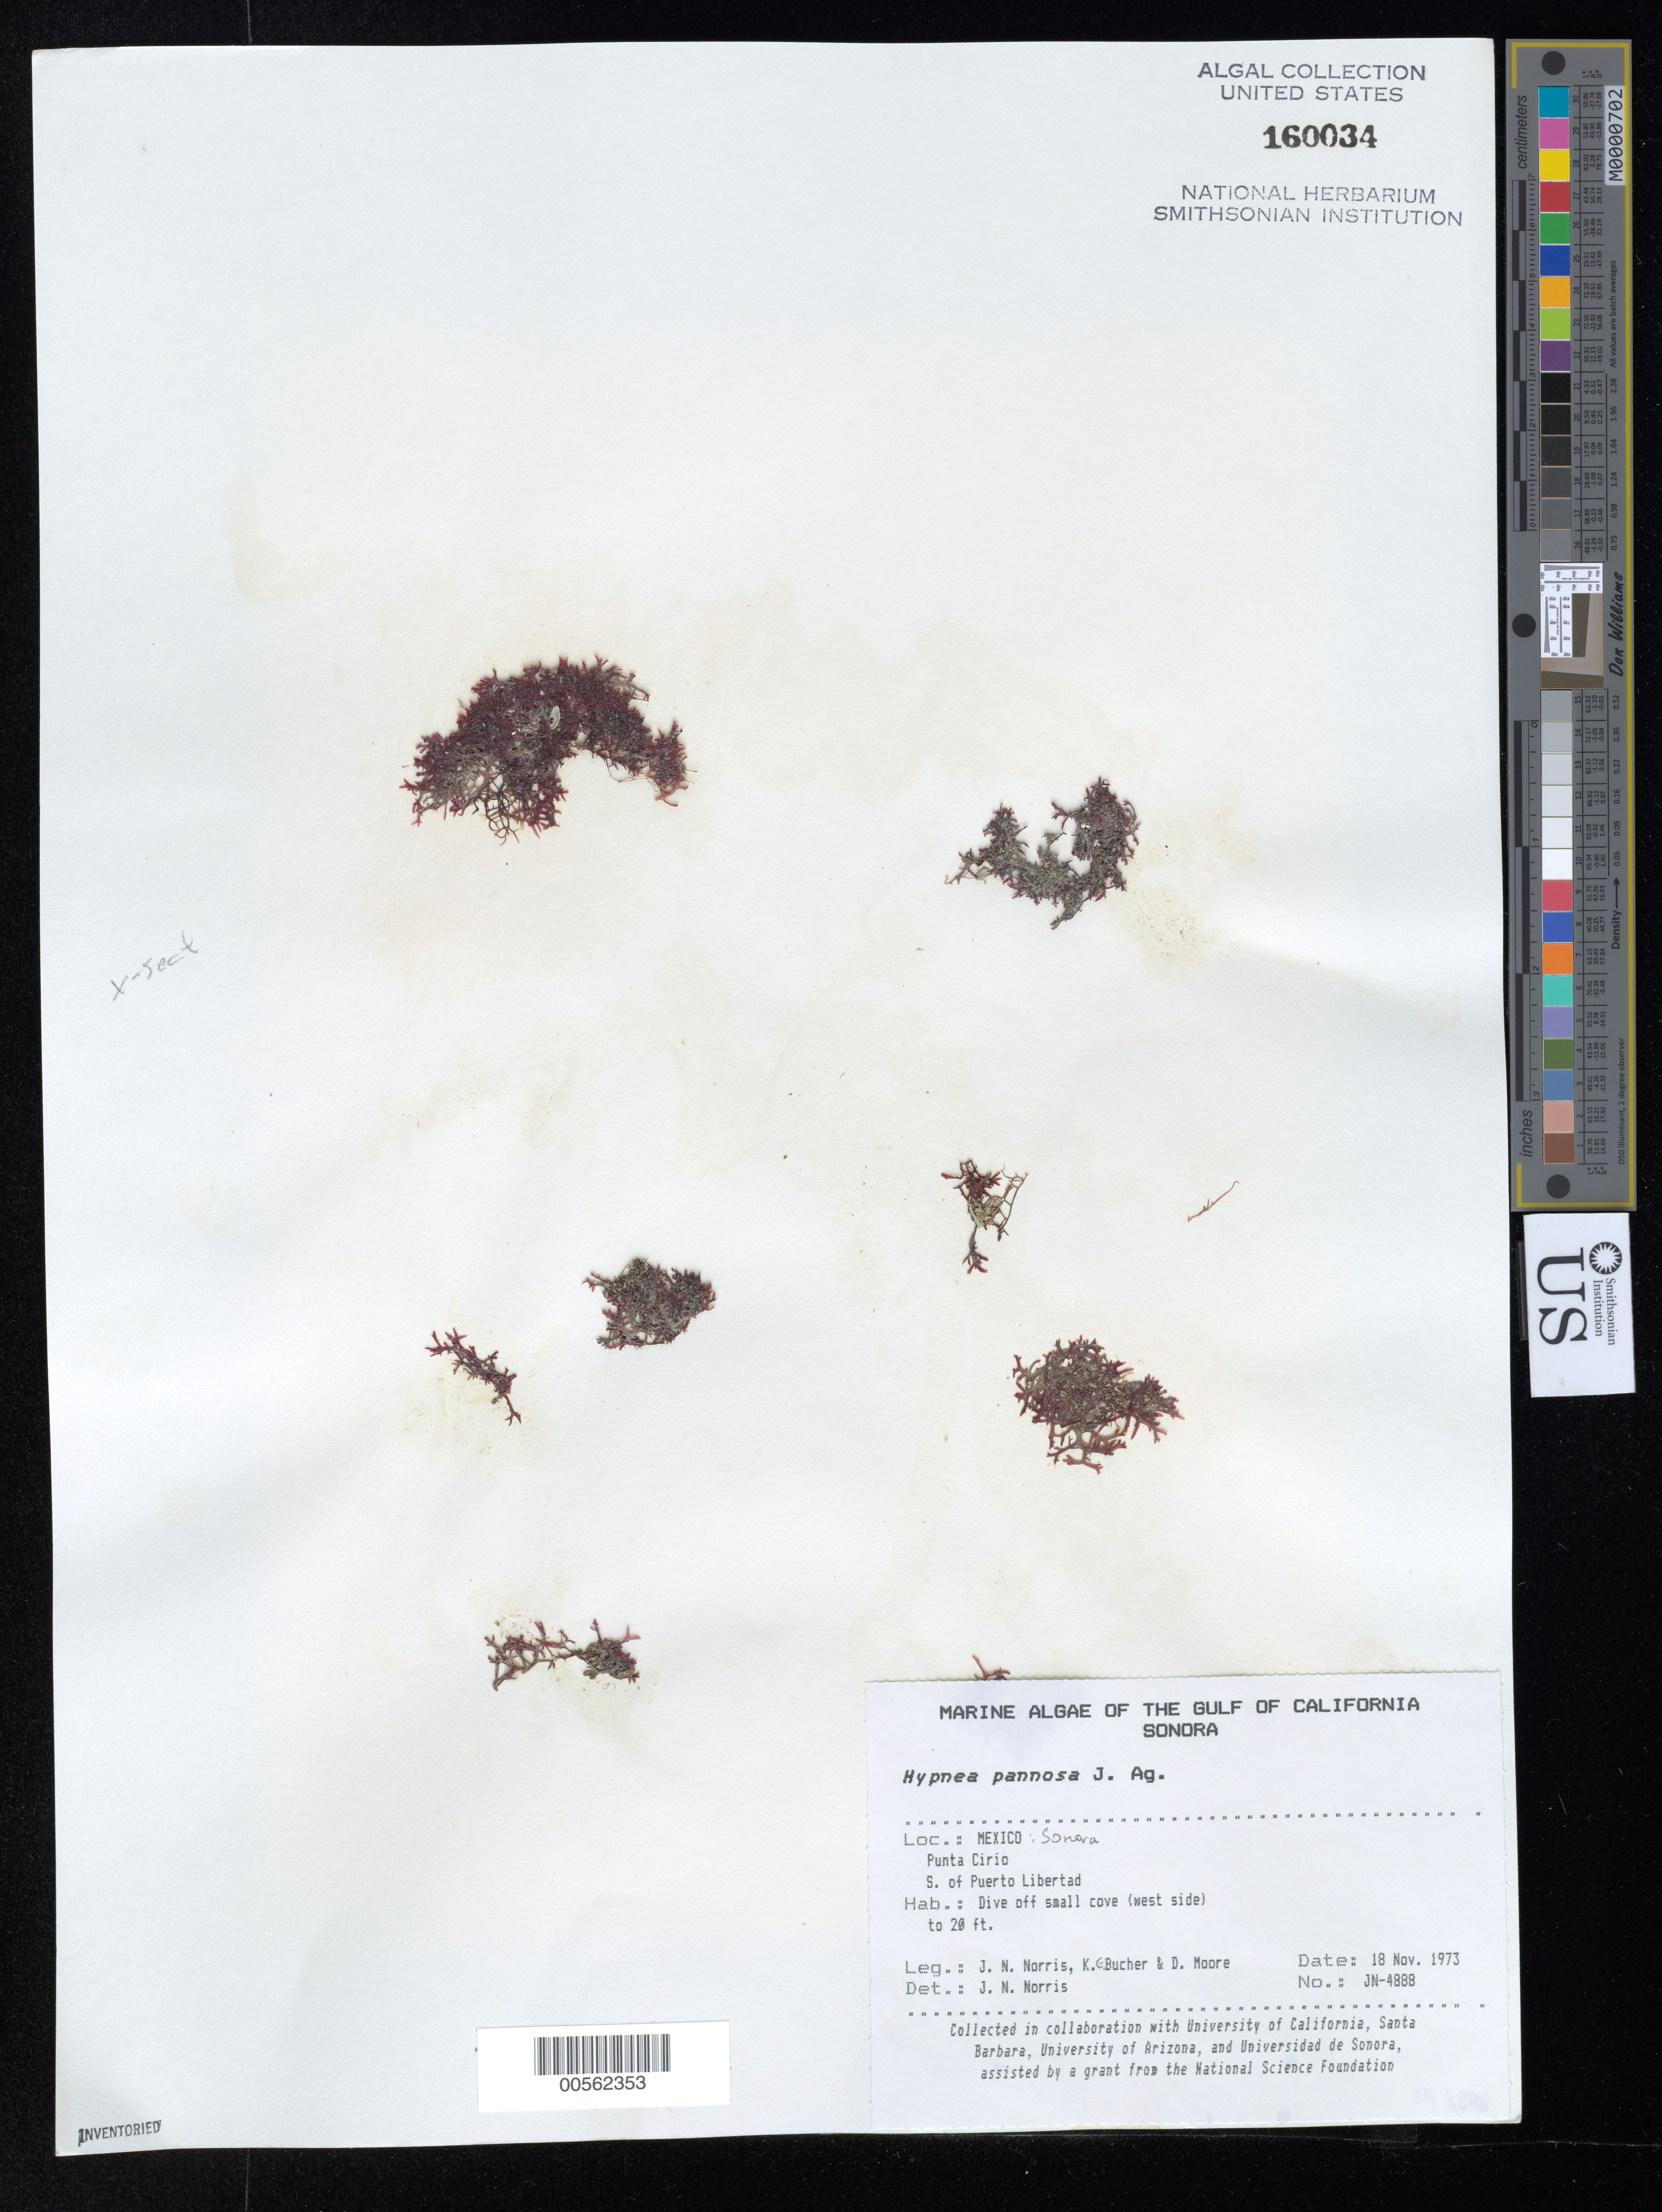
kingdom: Plantae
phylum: Rhodophyta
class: Florideophyceae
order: Gigartinales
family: Cystocloniaceae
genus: Hypnea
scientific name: Hypnea pannosa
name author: J. Agardh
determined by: Norris, James N.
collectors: J. N. Norris, K. E. Bucher & D. Moore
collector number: JN-4888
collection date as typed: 18 Nov 1973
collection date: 1973-11-18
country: Mexico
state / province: Sonora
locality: Punta Cirio south of Puerto Libertad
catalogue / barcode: US 160034